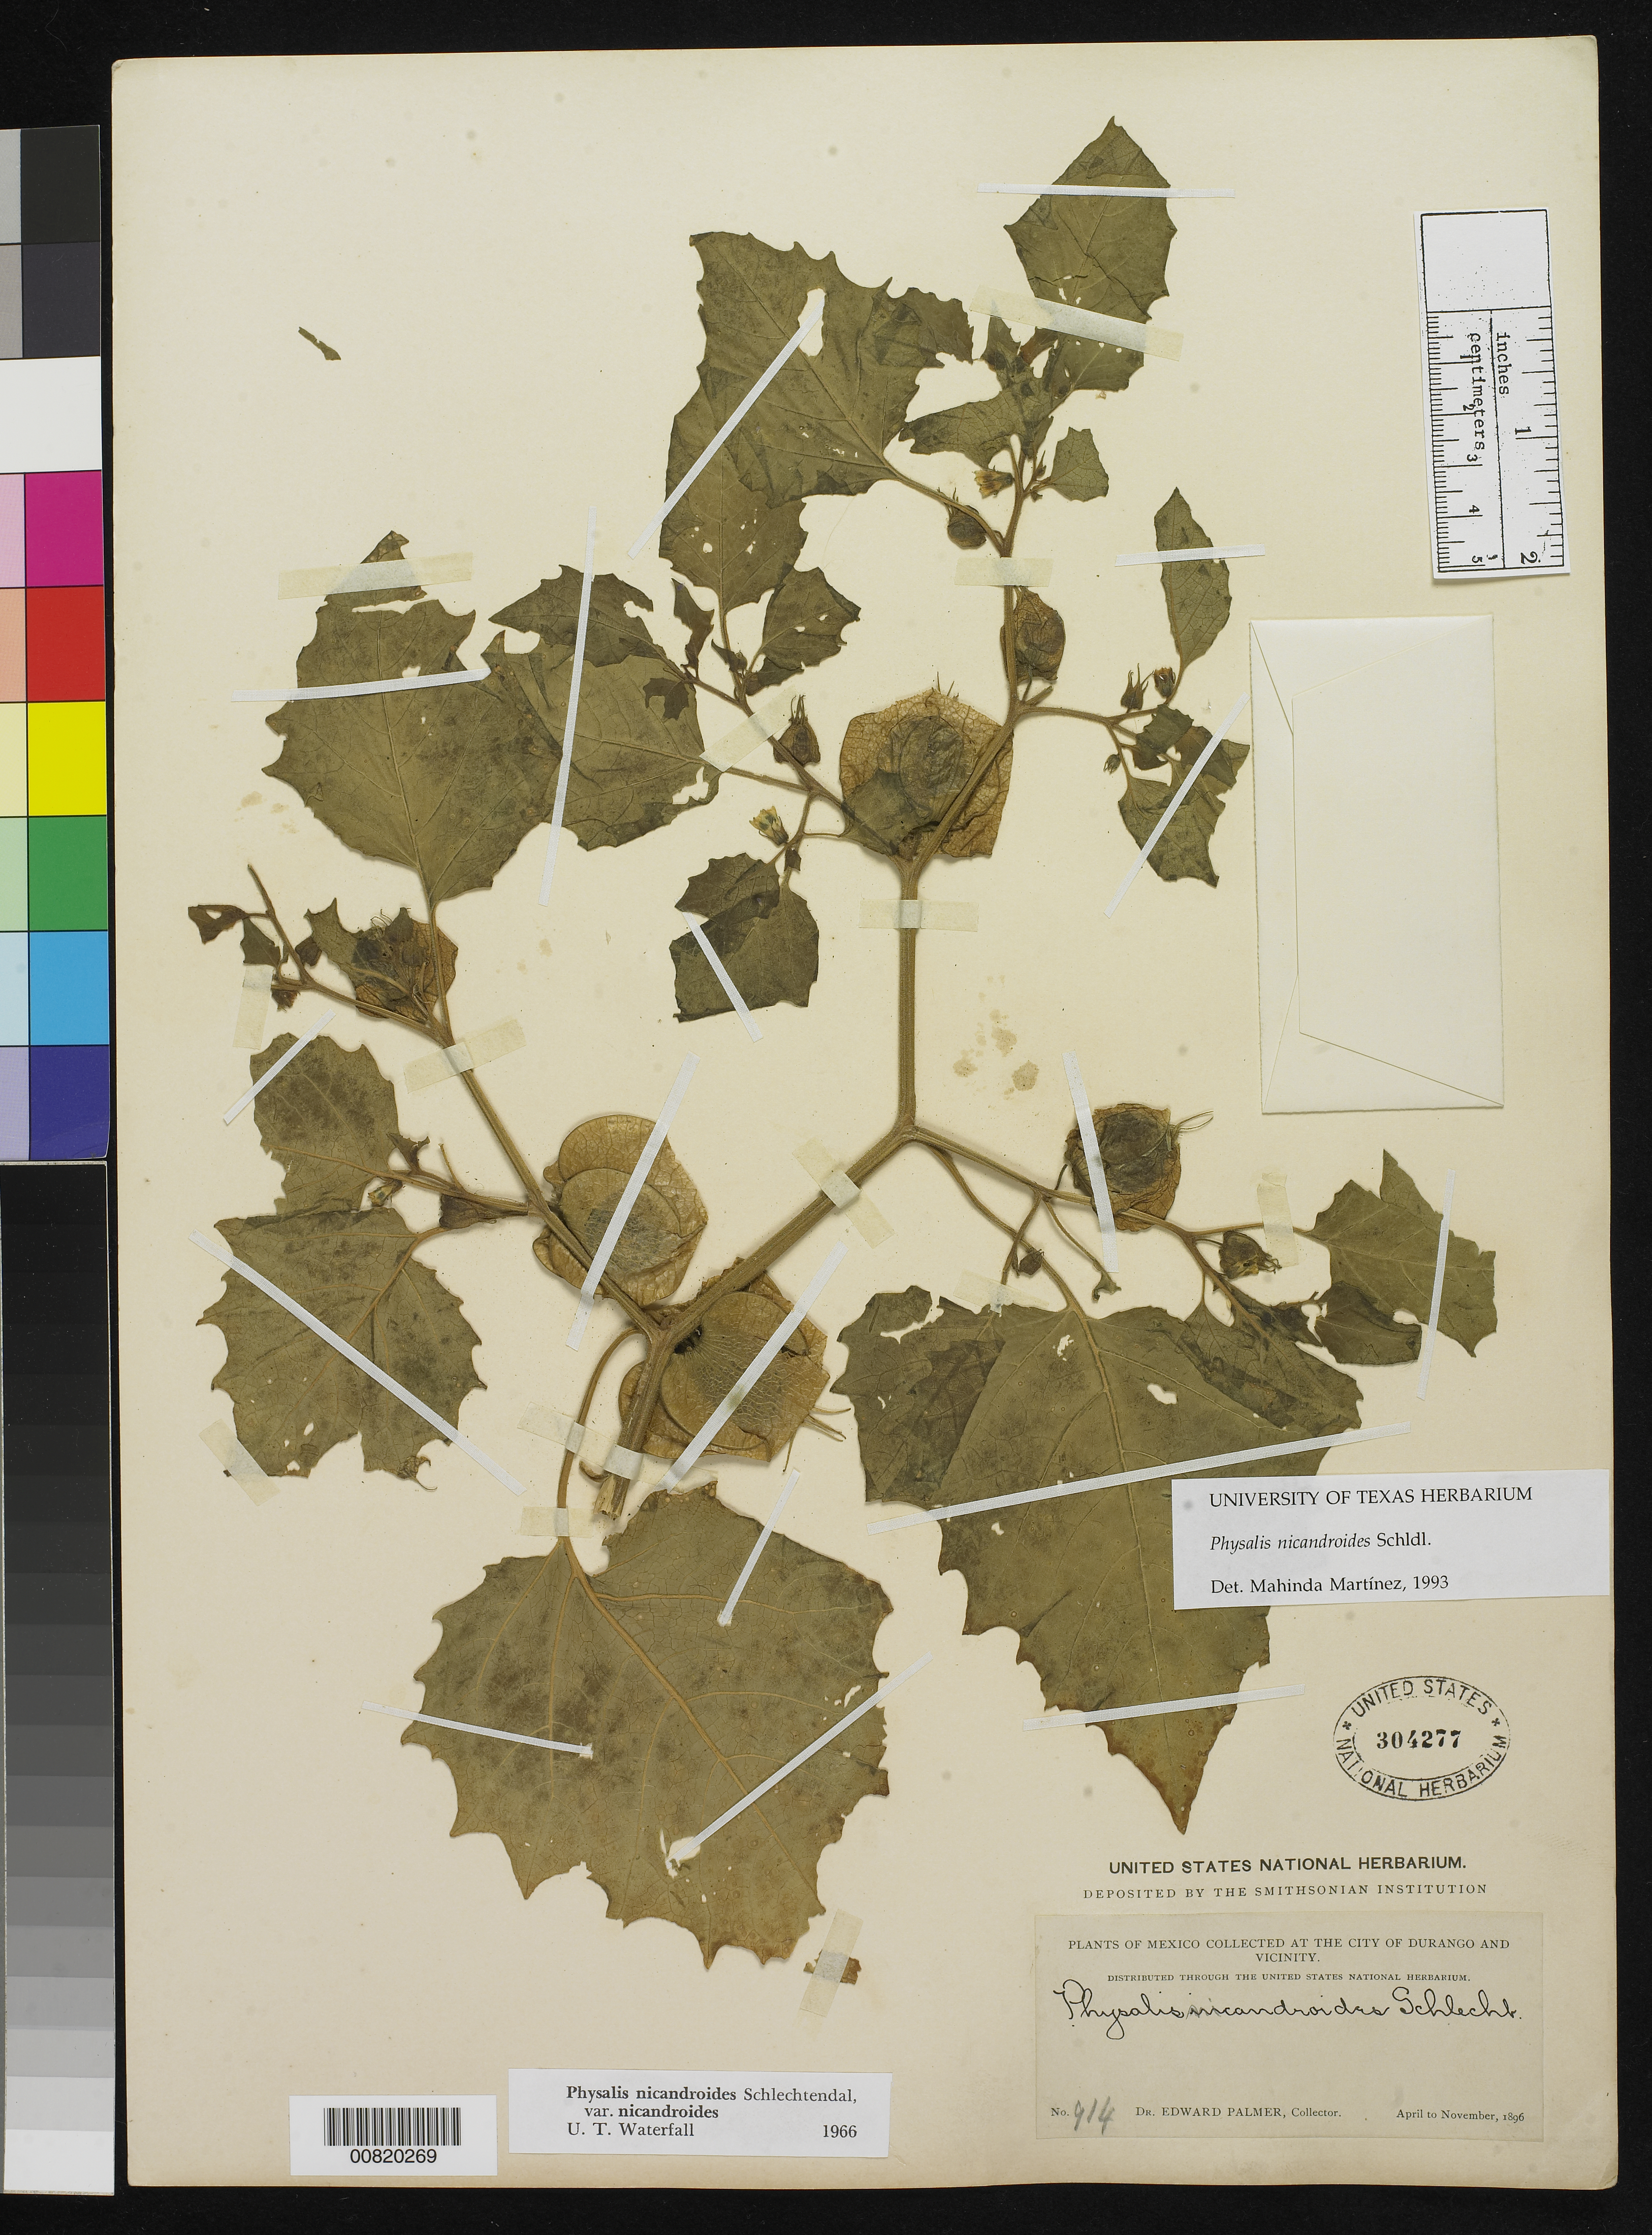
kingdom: Plantae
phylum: Tracheophyta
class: Magnoliopsida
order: Solanales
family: Solanaceae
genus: Physalis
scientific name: Physalis nicandroides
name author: Schltdl.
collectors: E. Palmer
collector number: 914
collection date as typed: Apr 1896 to -- Nov 1896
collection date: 1896-04/1896-11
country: Mexico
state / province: Durango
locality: City of Durango and vicinity.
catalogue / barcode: US 304277